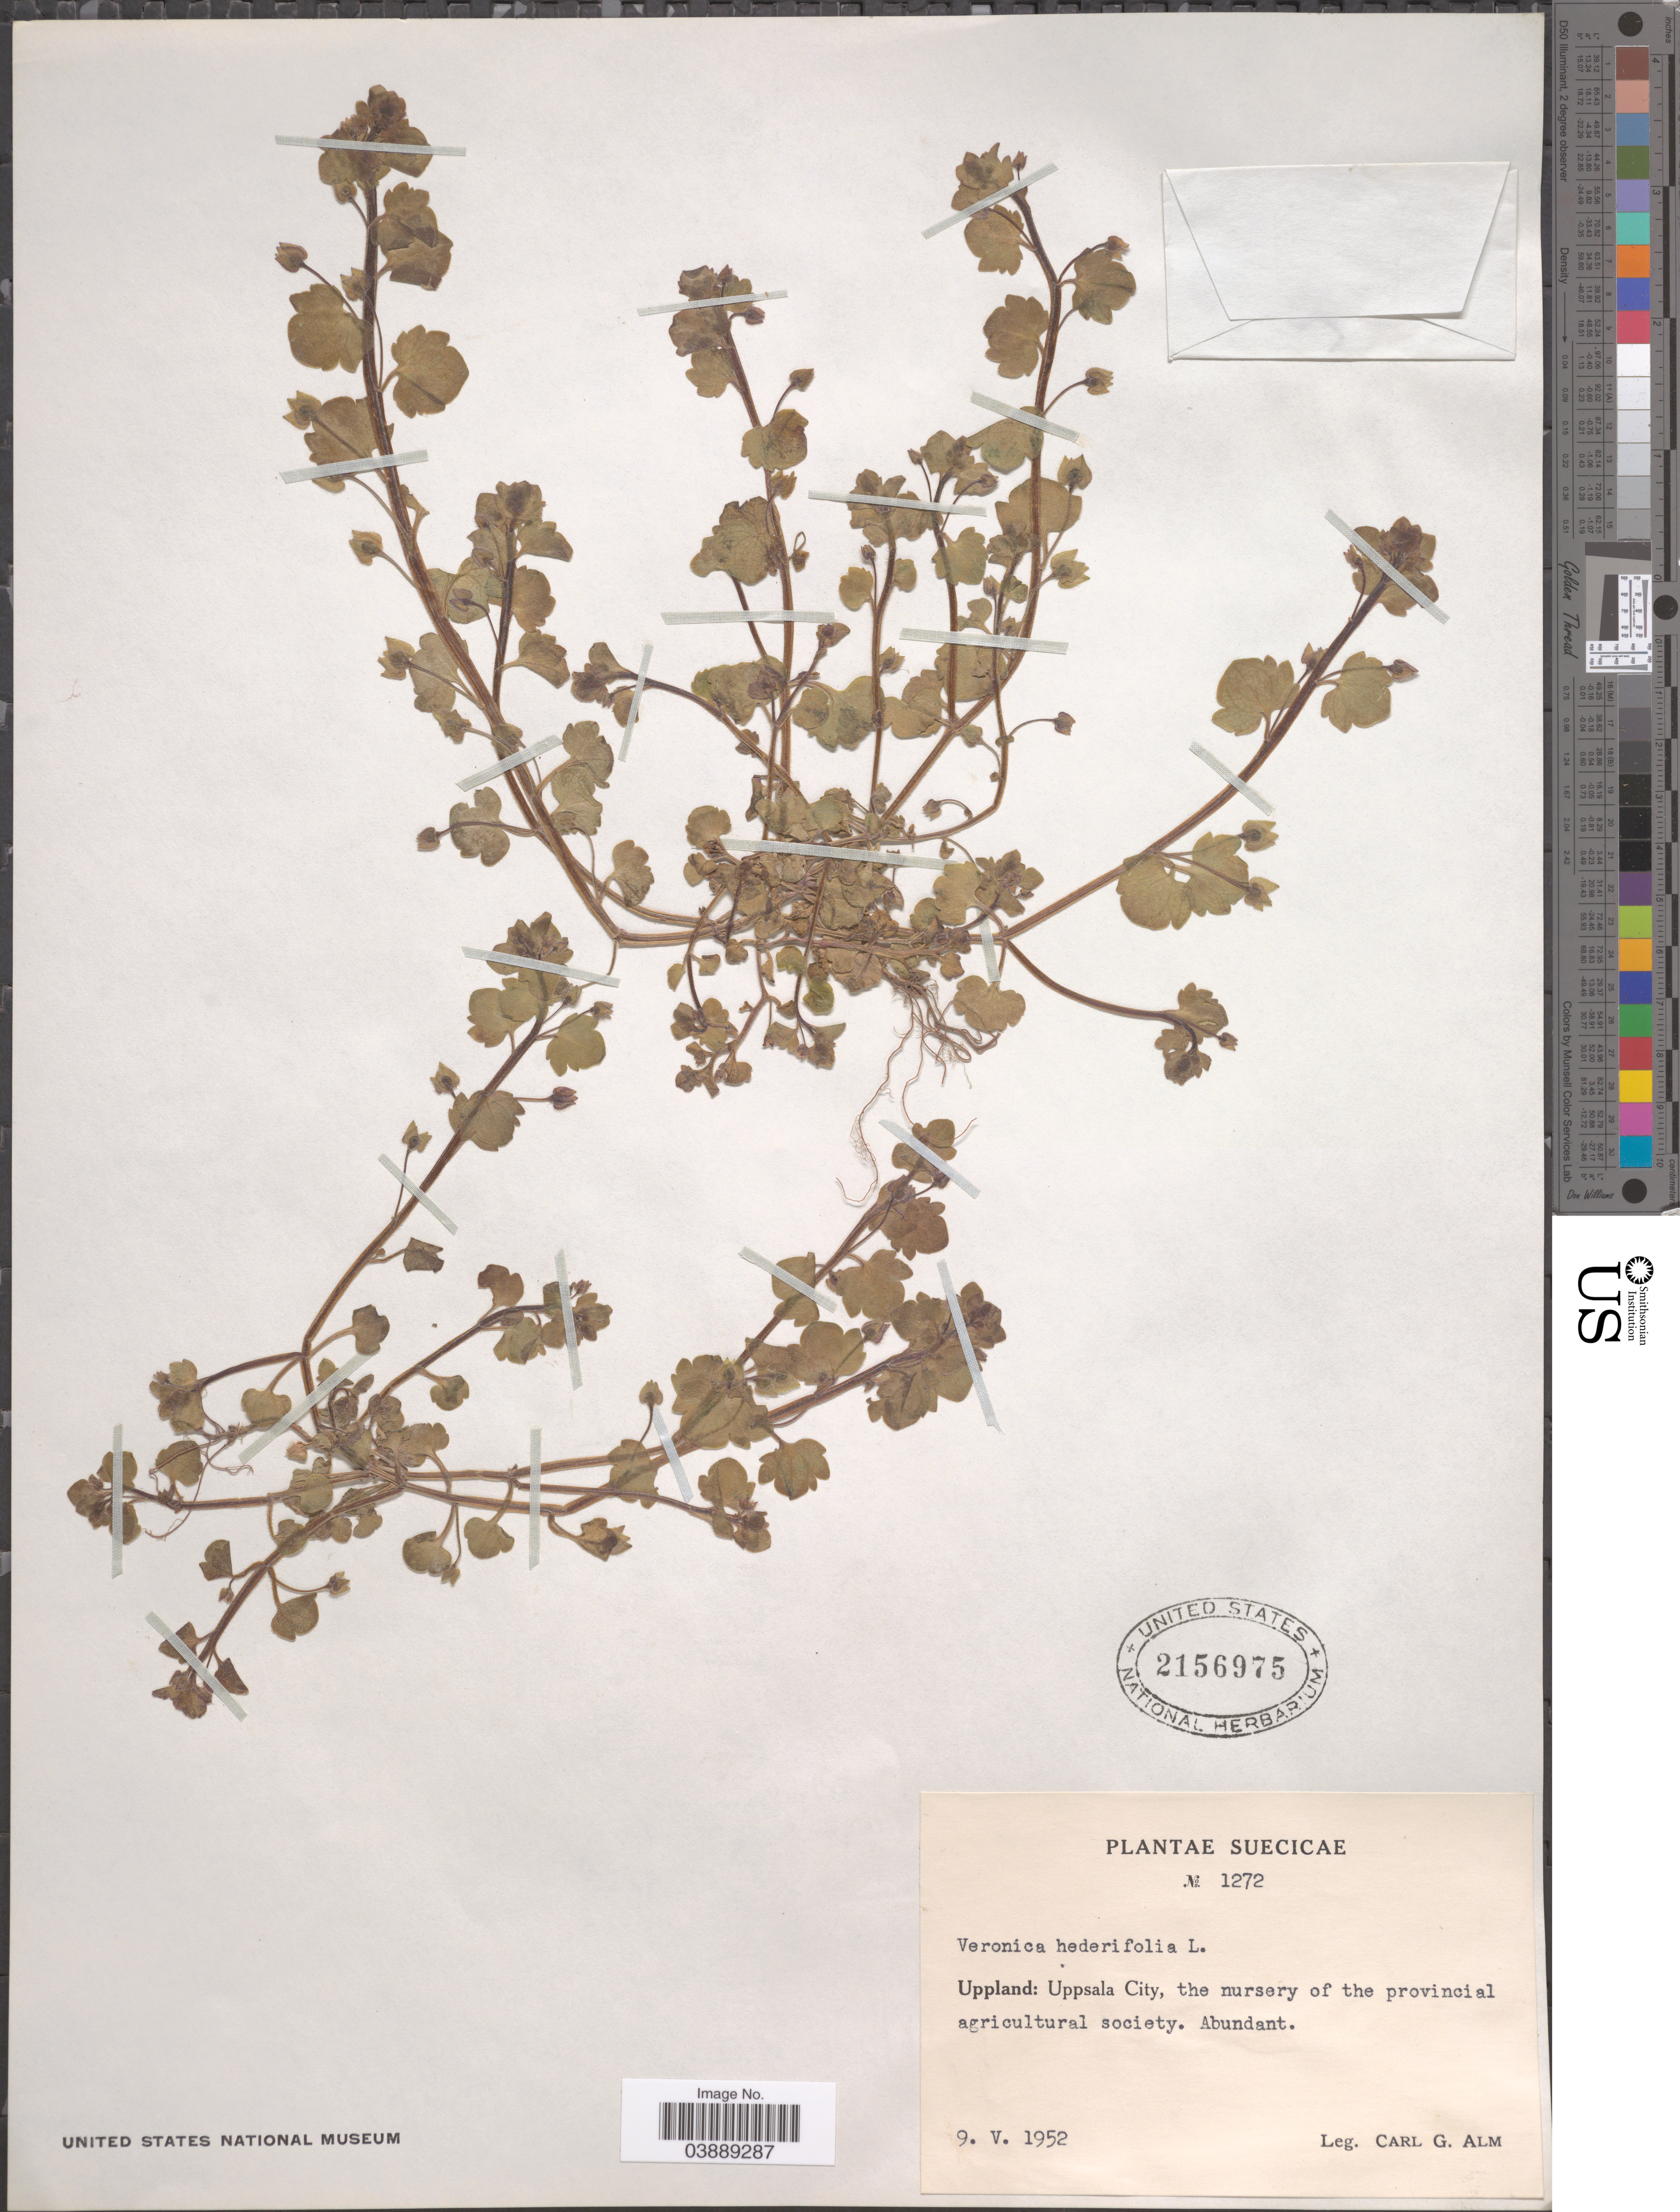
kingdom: Plantae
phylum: Tracheophyta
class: Magnoliopsida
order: Lamiales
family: Plantaginaceae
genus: Veronica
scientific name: Veronica hederifolia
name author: L.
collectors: C. G. Alm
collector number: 1272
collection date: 1952-05-09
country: Sweden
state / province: Uppsala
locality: Suecicae. Uppland: Uppsala City, the nursery of the provincial agricultural society.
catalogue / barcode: US 2156975